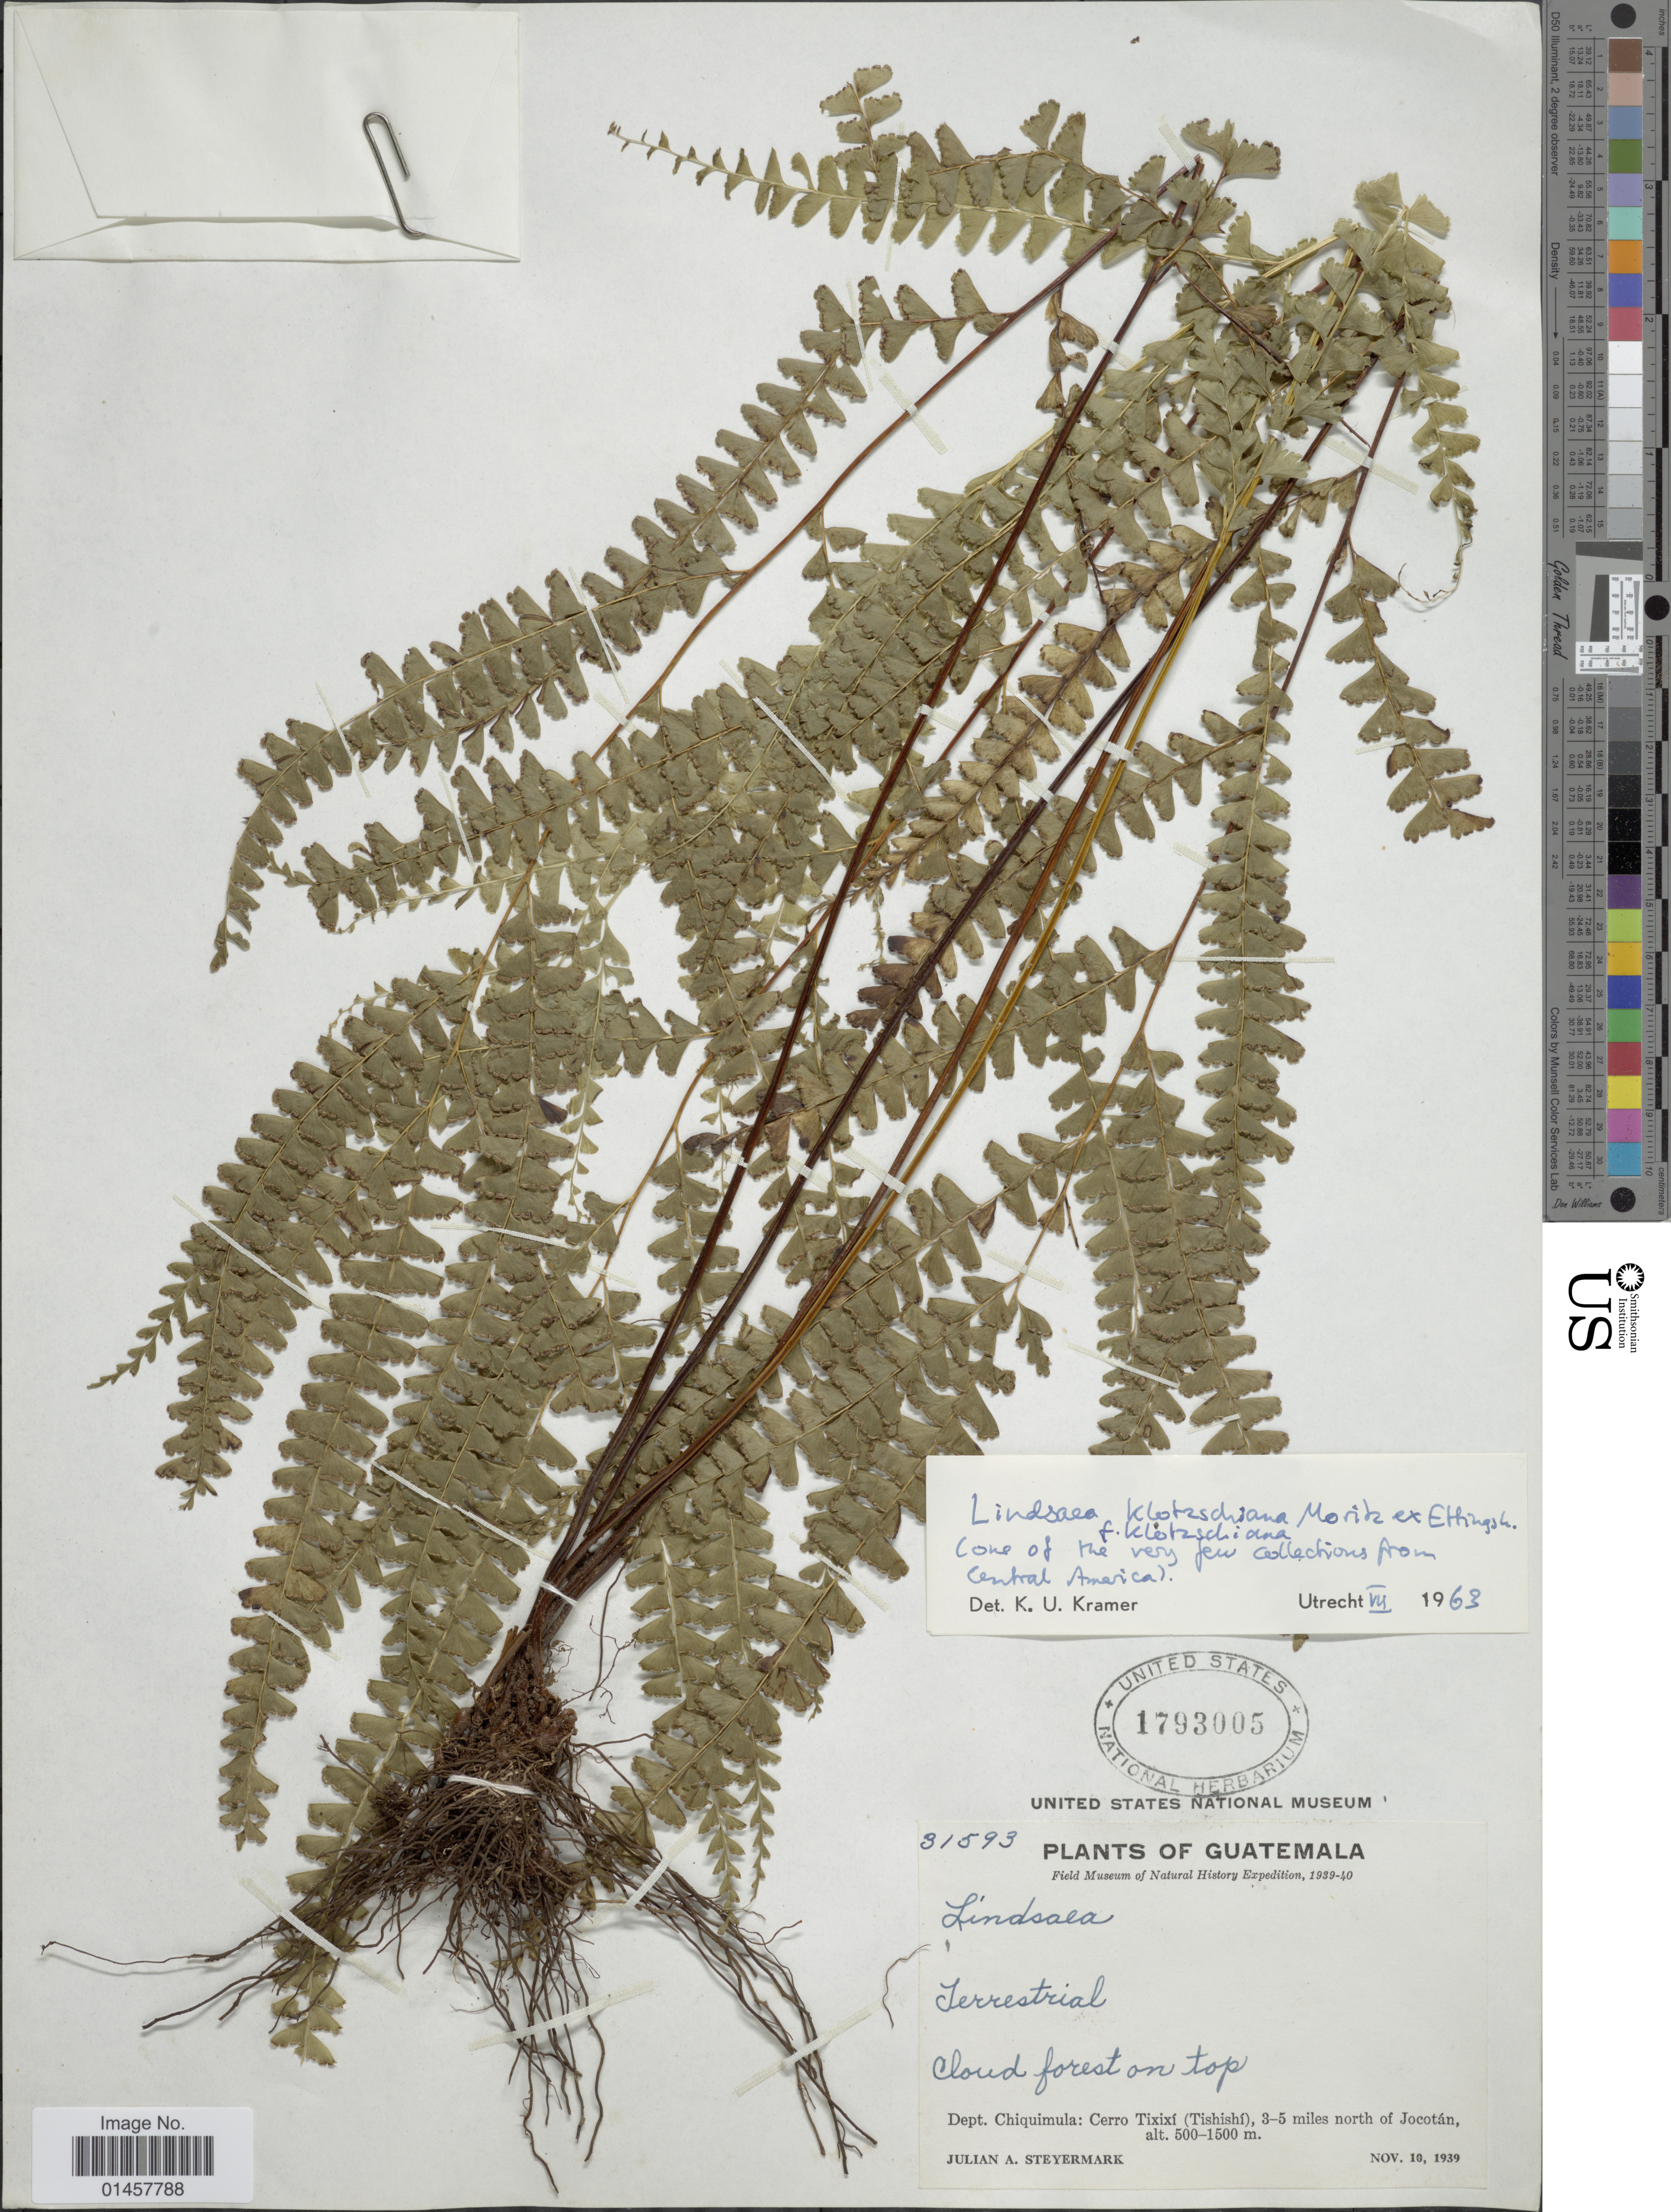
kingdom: Plantae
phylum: Tracheophyta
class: Polypodiopsida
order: Polypodiales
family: Lindsaeaceae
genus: Lindsaea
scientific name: Lindsaea klotzchiana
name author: Moritz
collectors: J. Steyermark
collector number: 31593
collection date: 1939-11-10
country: Guatemala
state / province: Chiquimula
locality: Dept. Chiquimula:Cerro Tixixi, 3-5 miles north of Jocotán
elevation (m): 500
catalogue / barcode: US 1793005